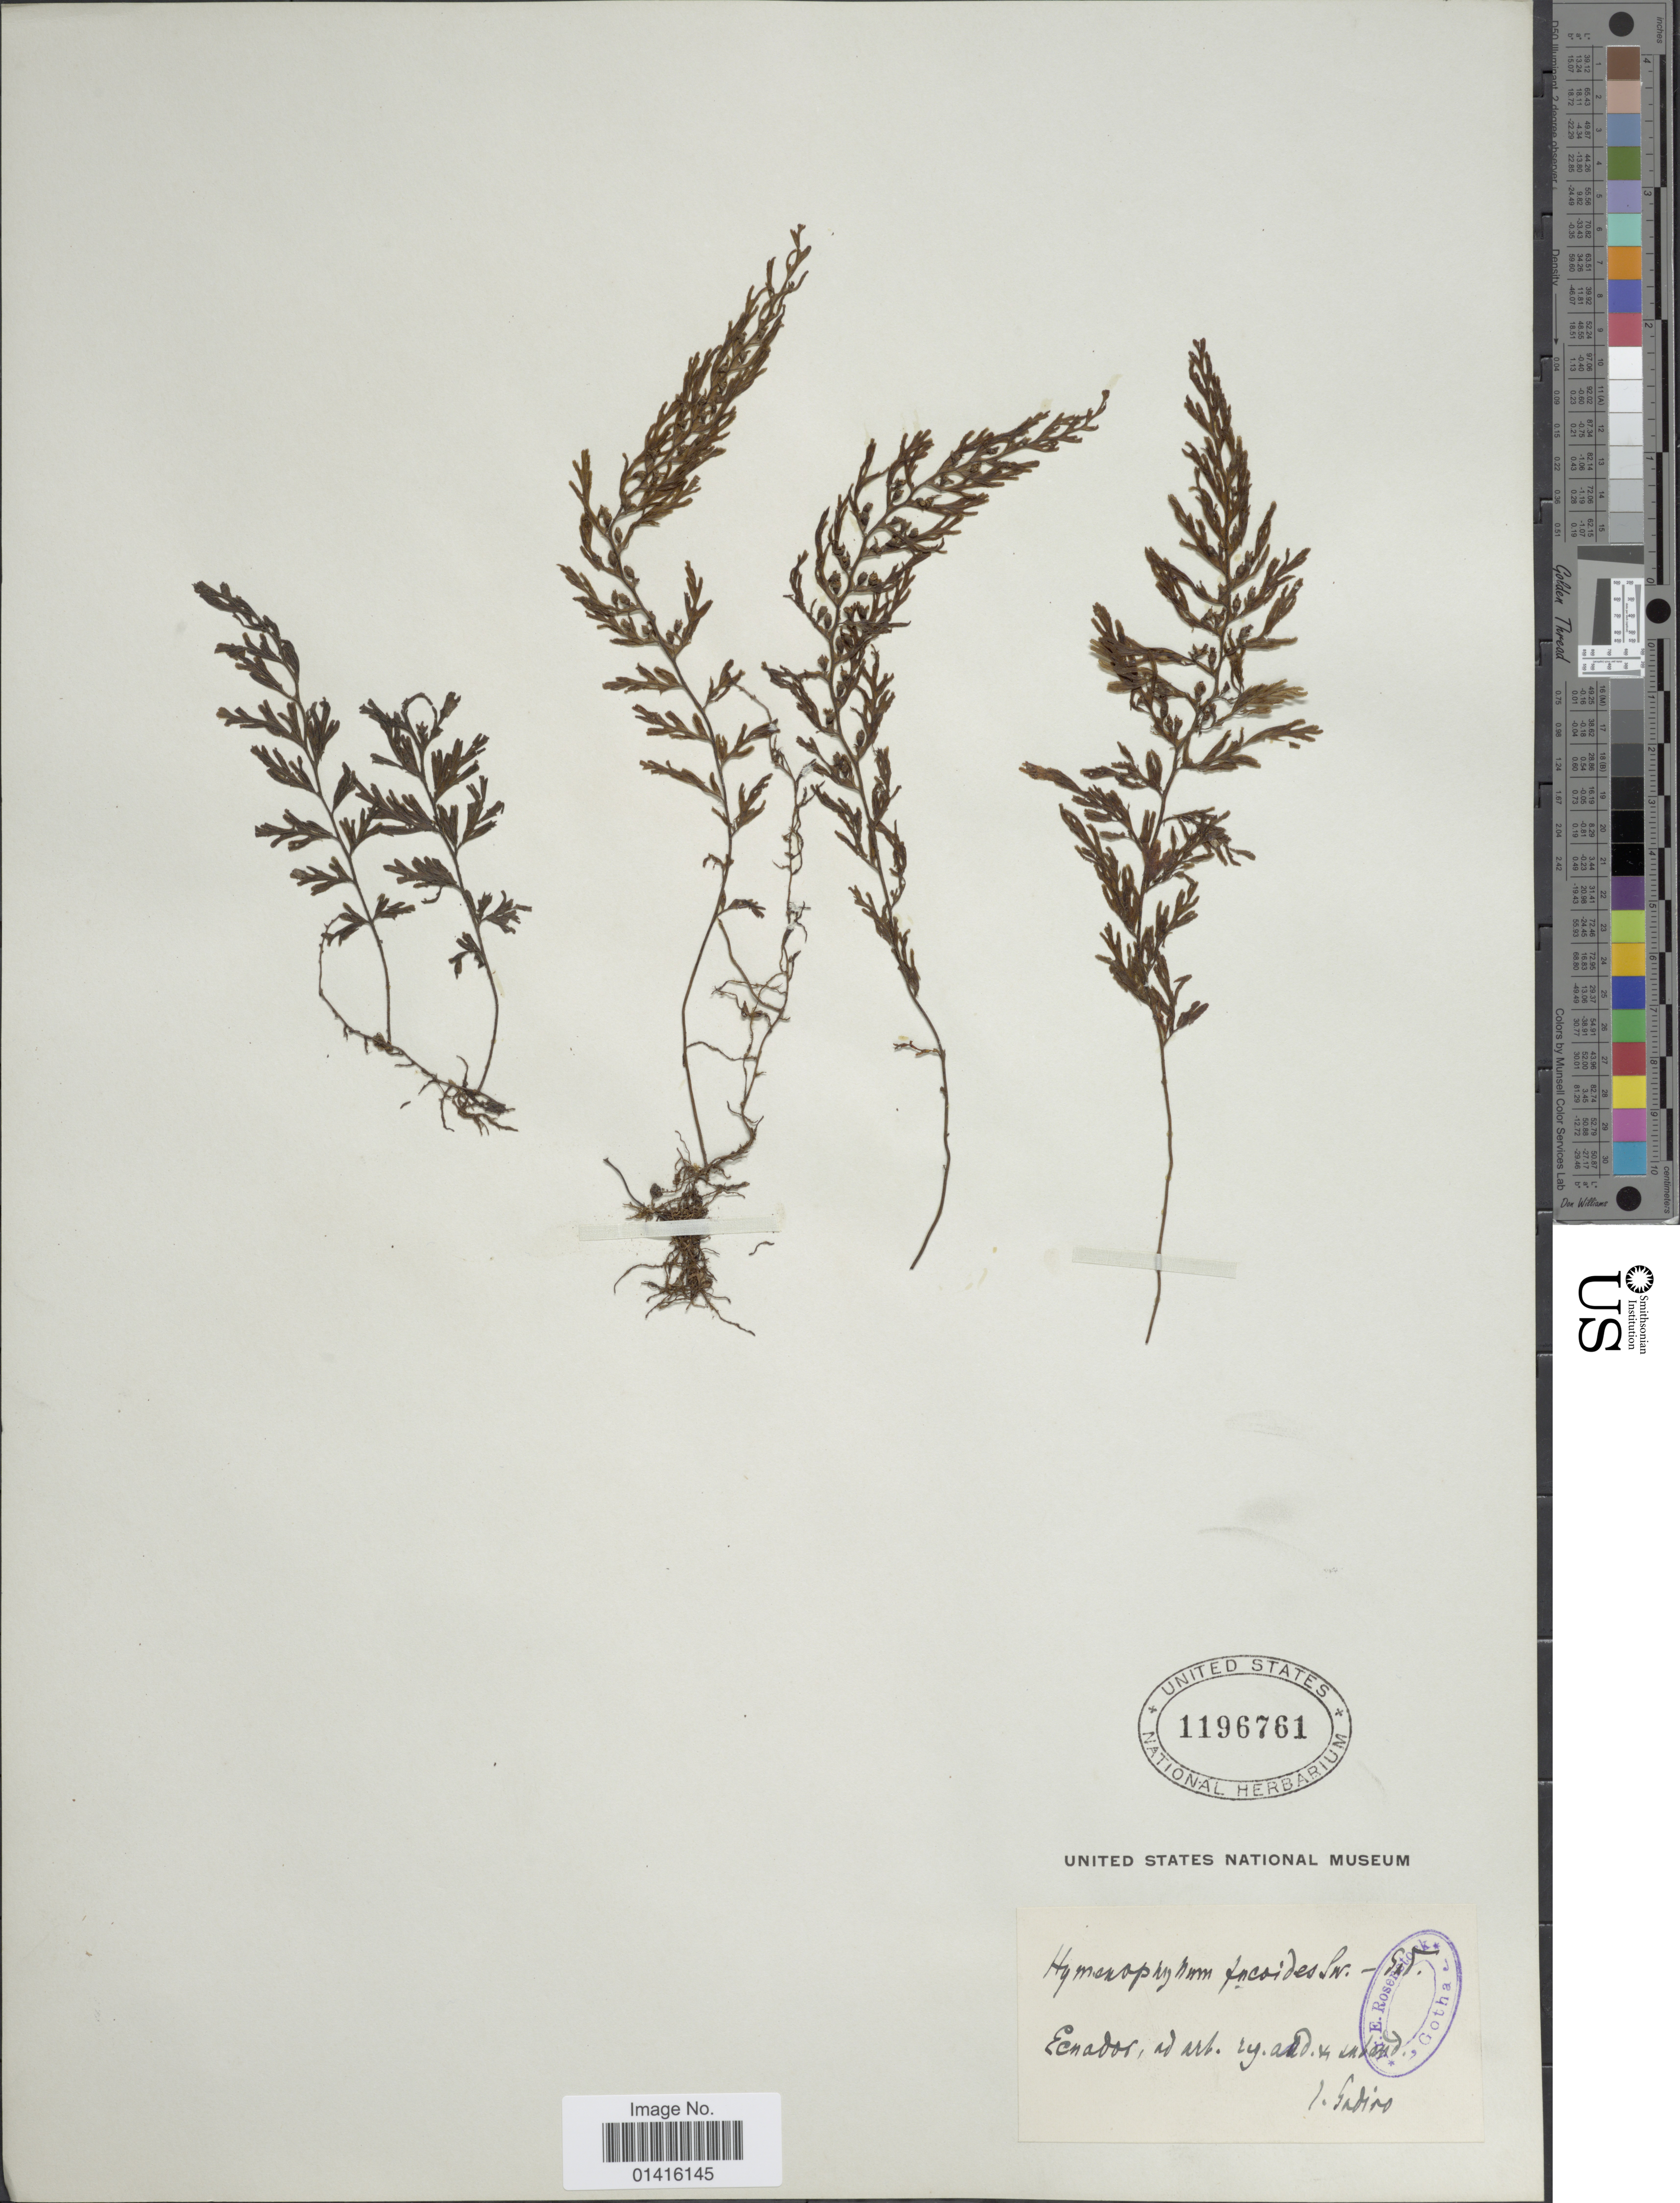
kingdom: Plantae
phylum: Tracheophyta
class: Polypodiopsida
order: Hymenophyllales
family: Hymenophyllaceae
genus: Hymenophyllum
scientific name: Hymenophyllum fucoides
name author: (Sw.) Sw.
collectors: I. Gadiro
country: Ecuador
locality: Ad art. reg. and. & suband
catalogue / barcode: US 1196761